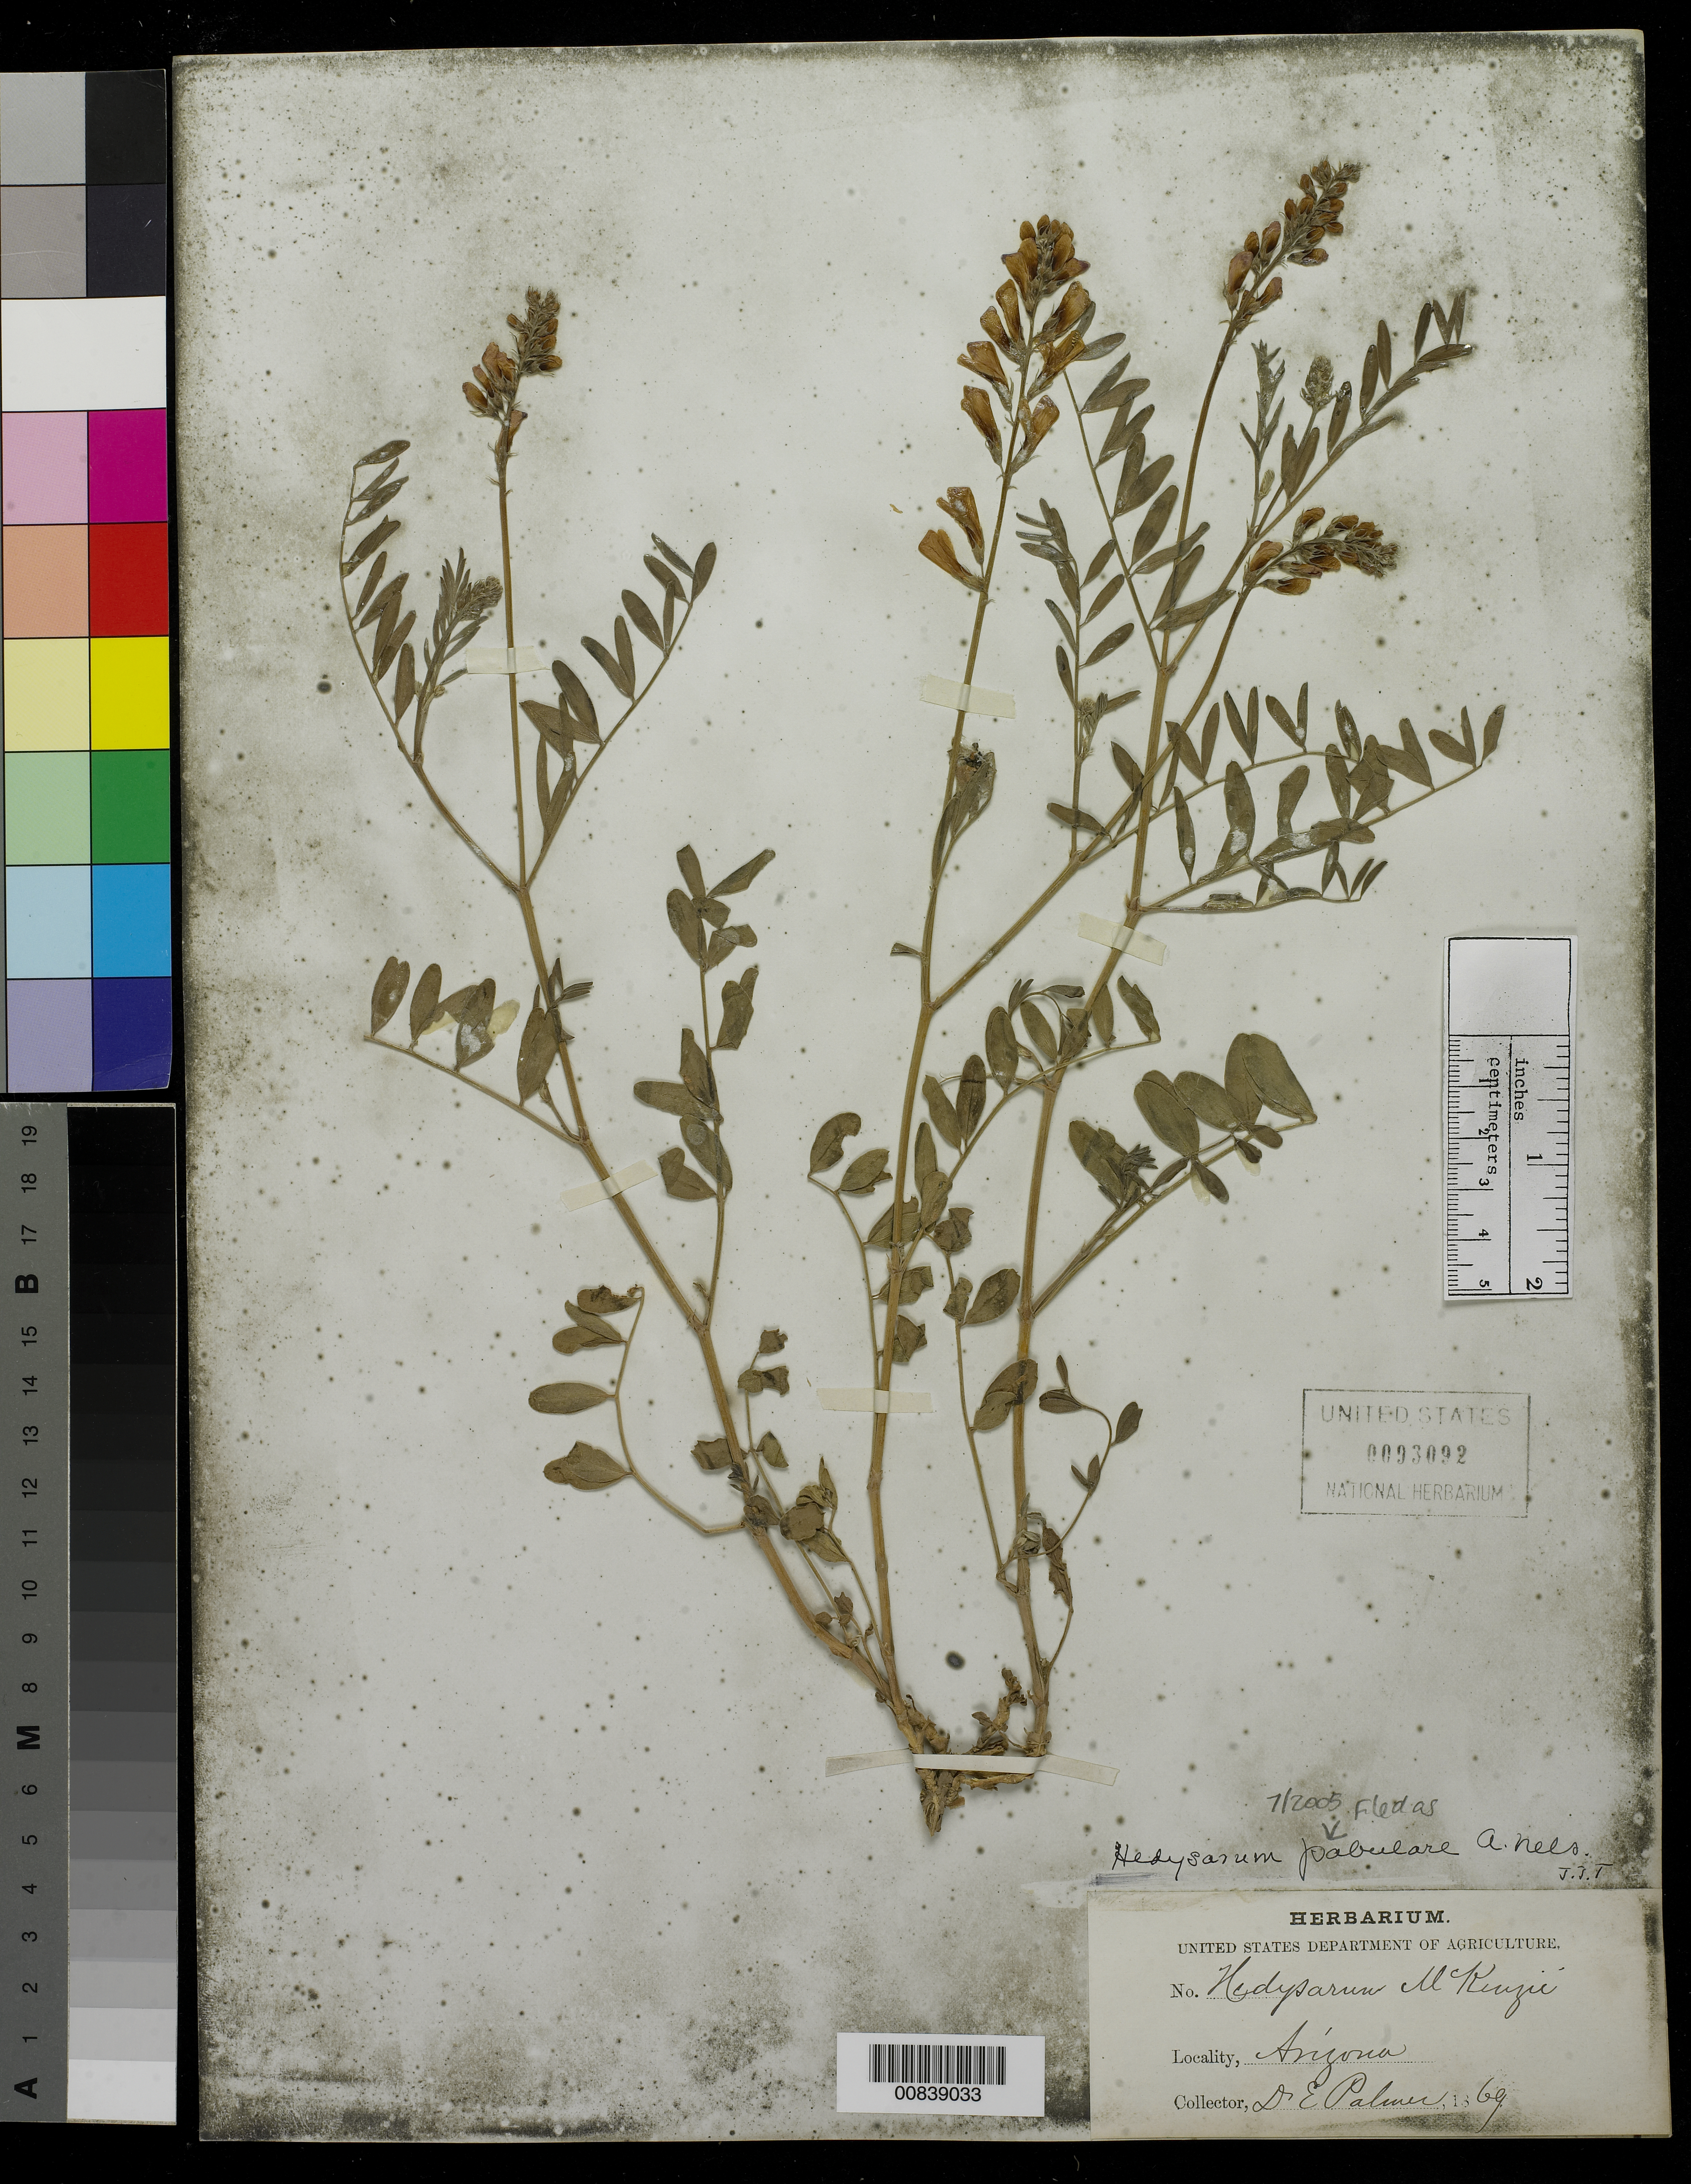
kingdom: Plantae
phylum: Tracheophyta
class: Magnoliopsida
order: Fabales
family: Fabaceae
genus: Hedysarum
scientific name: Hedysarum pabulare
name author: A. Nelson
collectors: E. Palmer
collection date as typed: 1869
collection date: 1869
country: United States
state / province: Arizona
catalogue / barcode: US 93092